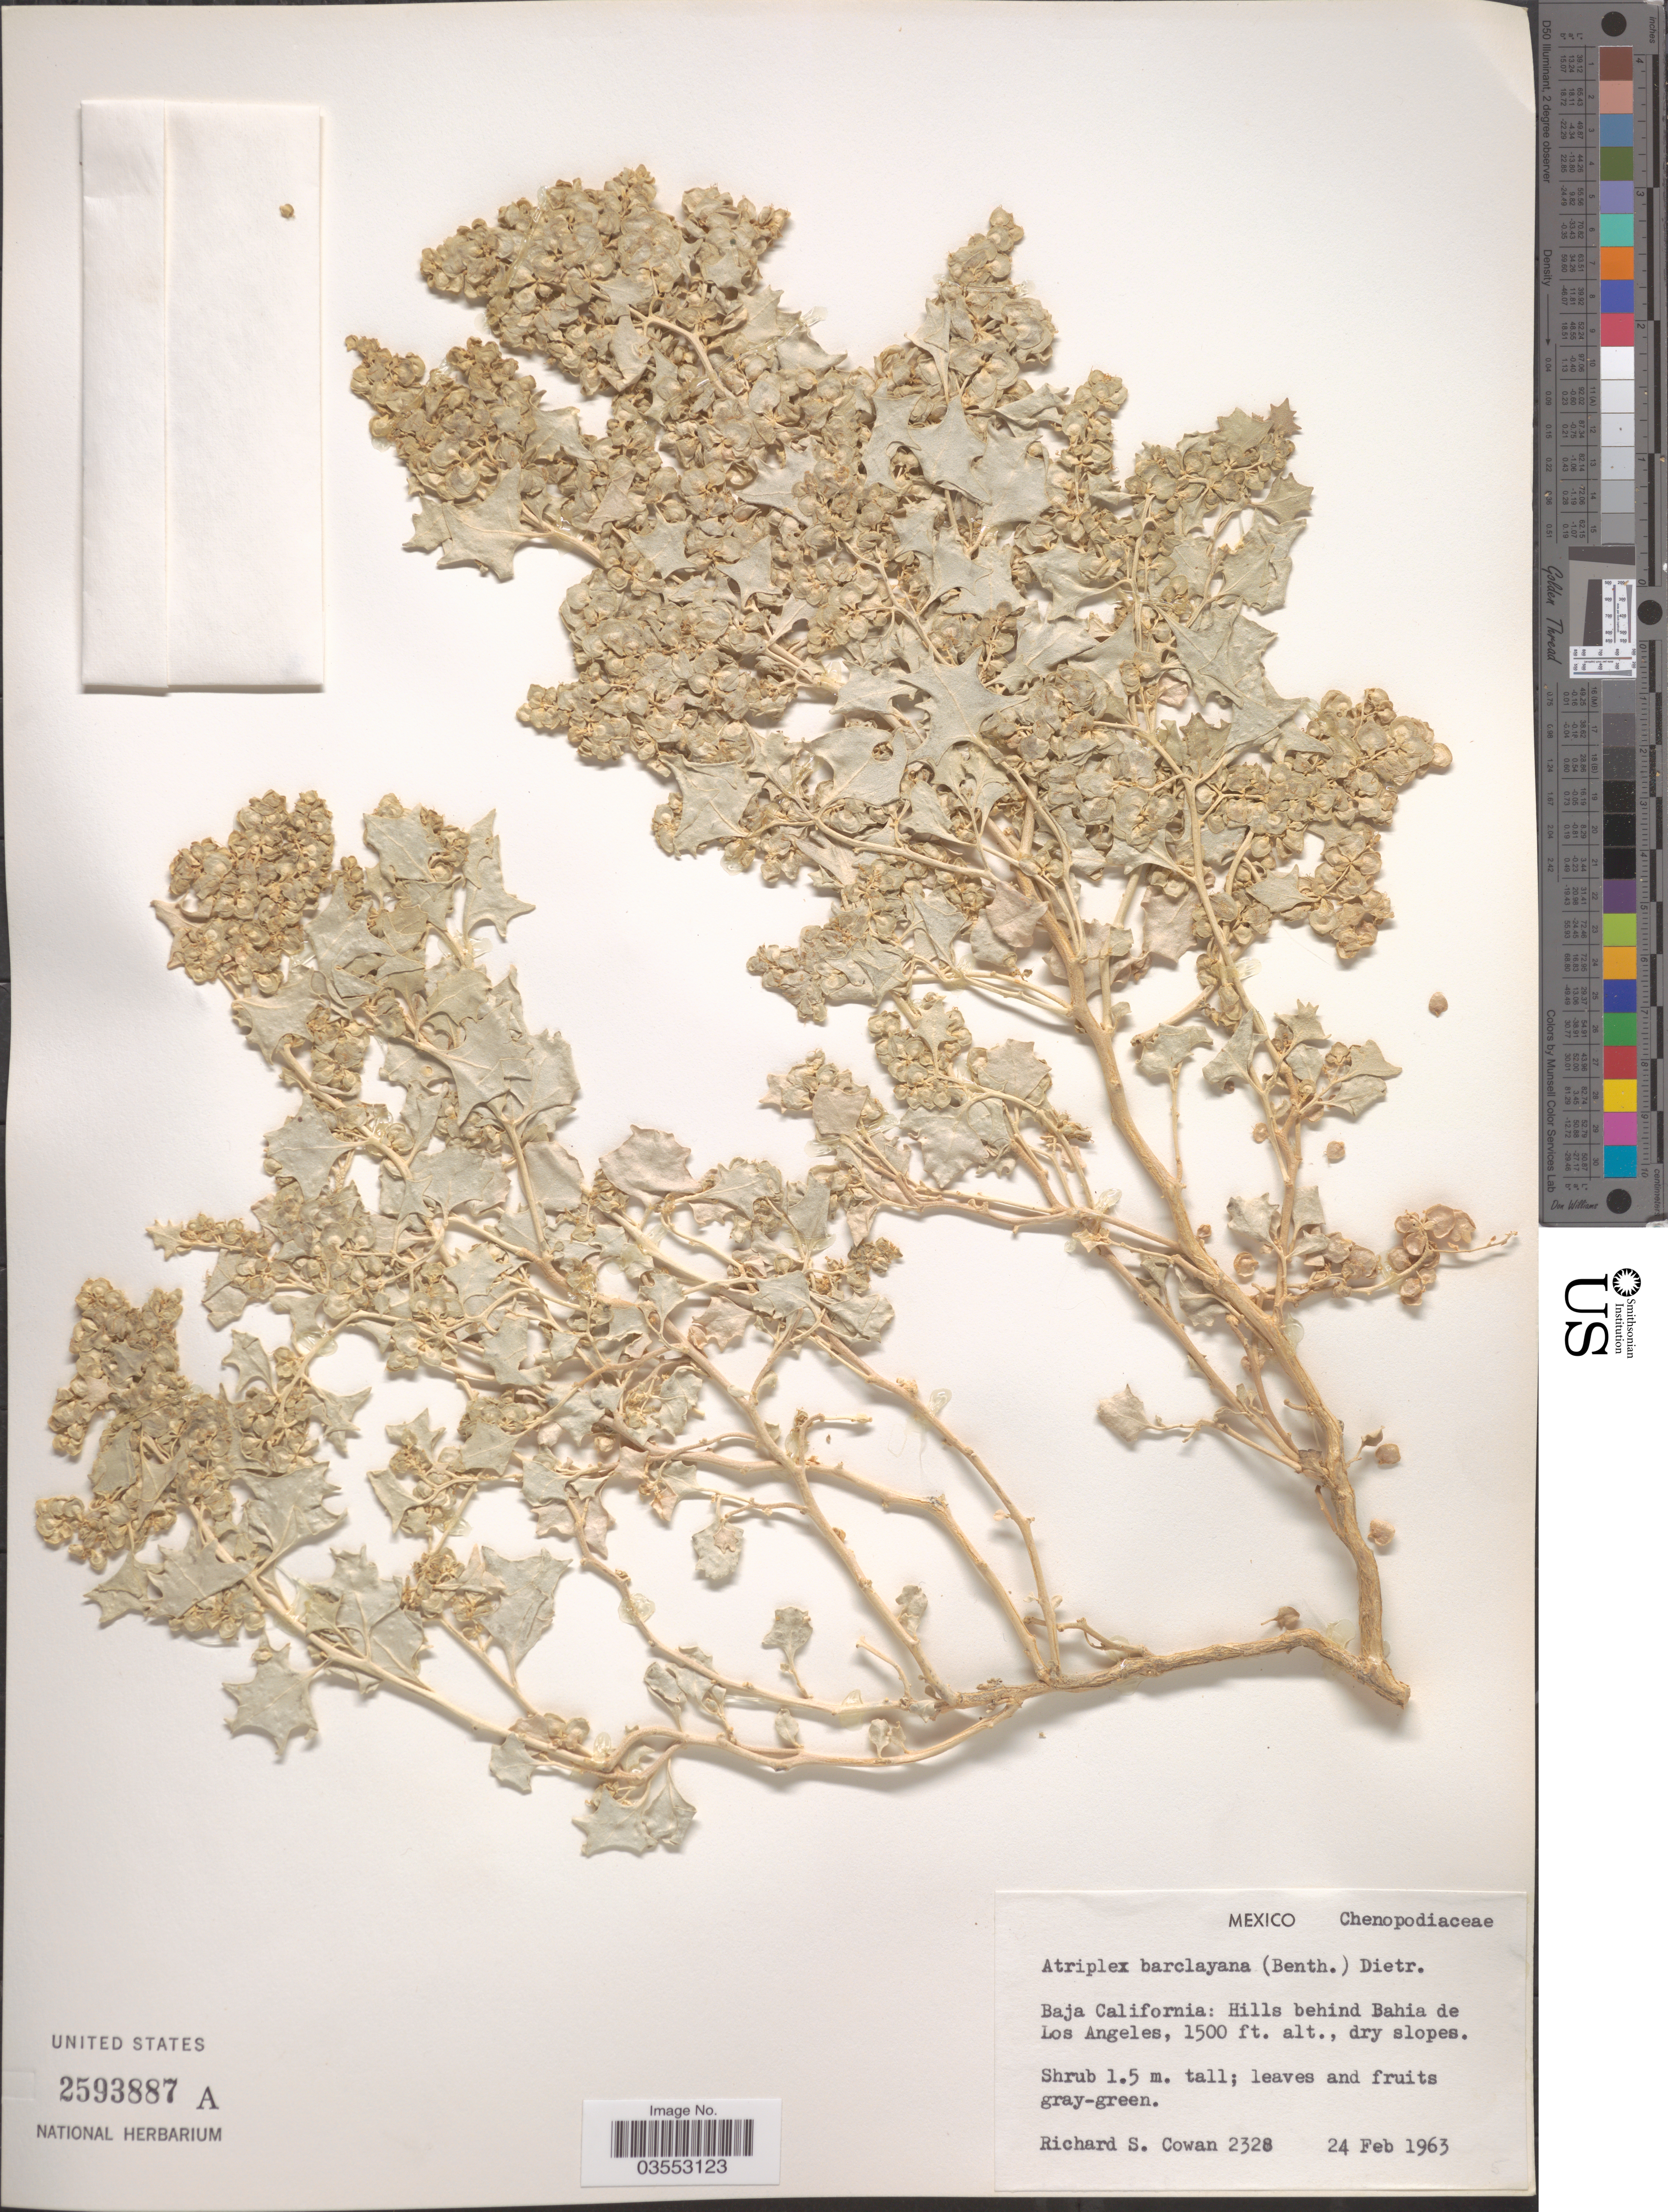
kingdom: Plantae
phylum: Tracheophyta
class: Magnoliopsida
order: Caryophyllales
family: Amaranthaceae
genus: Atriplex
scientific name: Atriplex barclayana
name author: (Benth.) D. Dietr.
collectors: R. S. Cowan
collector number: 2328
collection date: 1963-02-24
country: Mexico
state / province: Baja California Norte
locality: Hills behind Bahia de Los Angeles.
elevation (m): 457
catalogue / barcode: US 2593887A